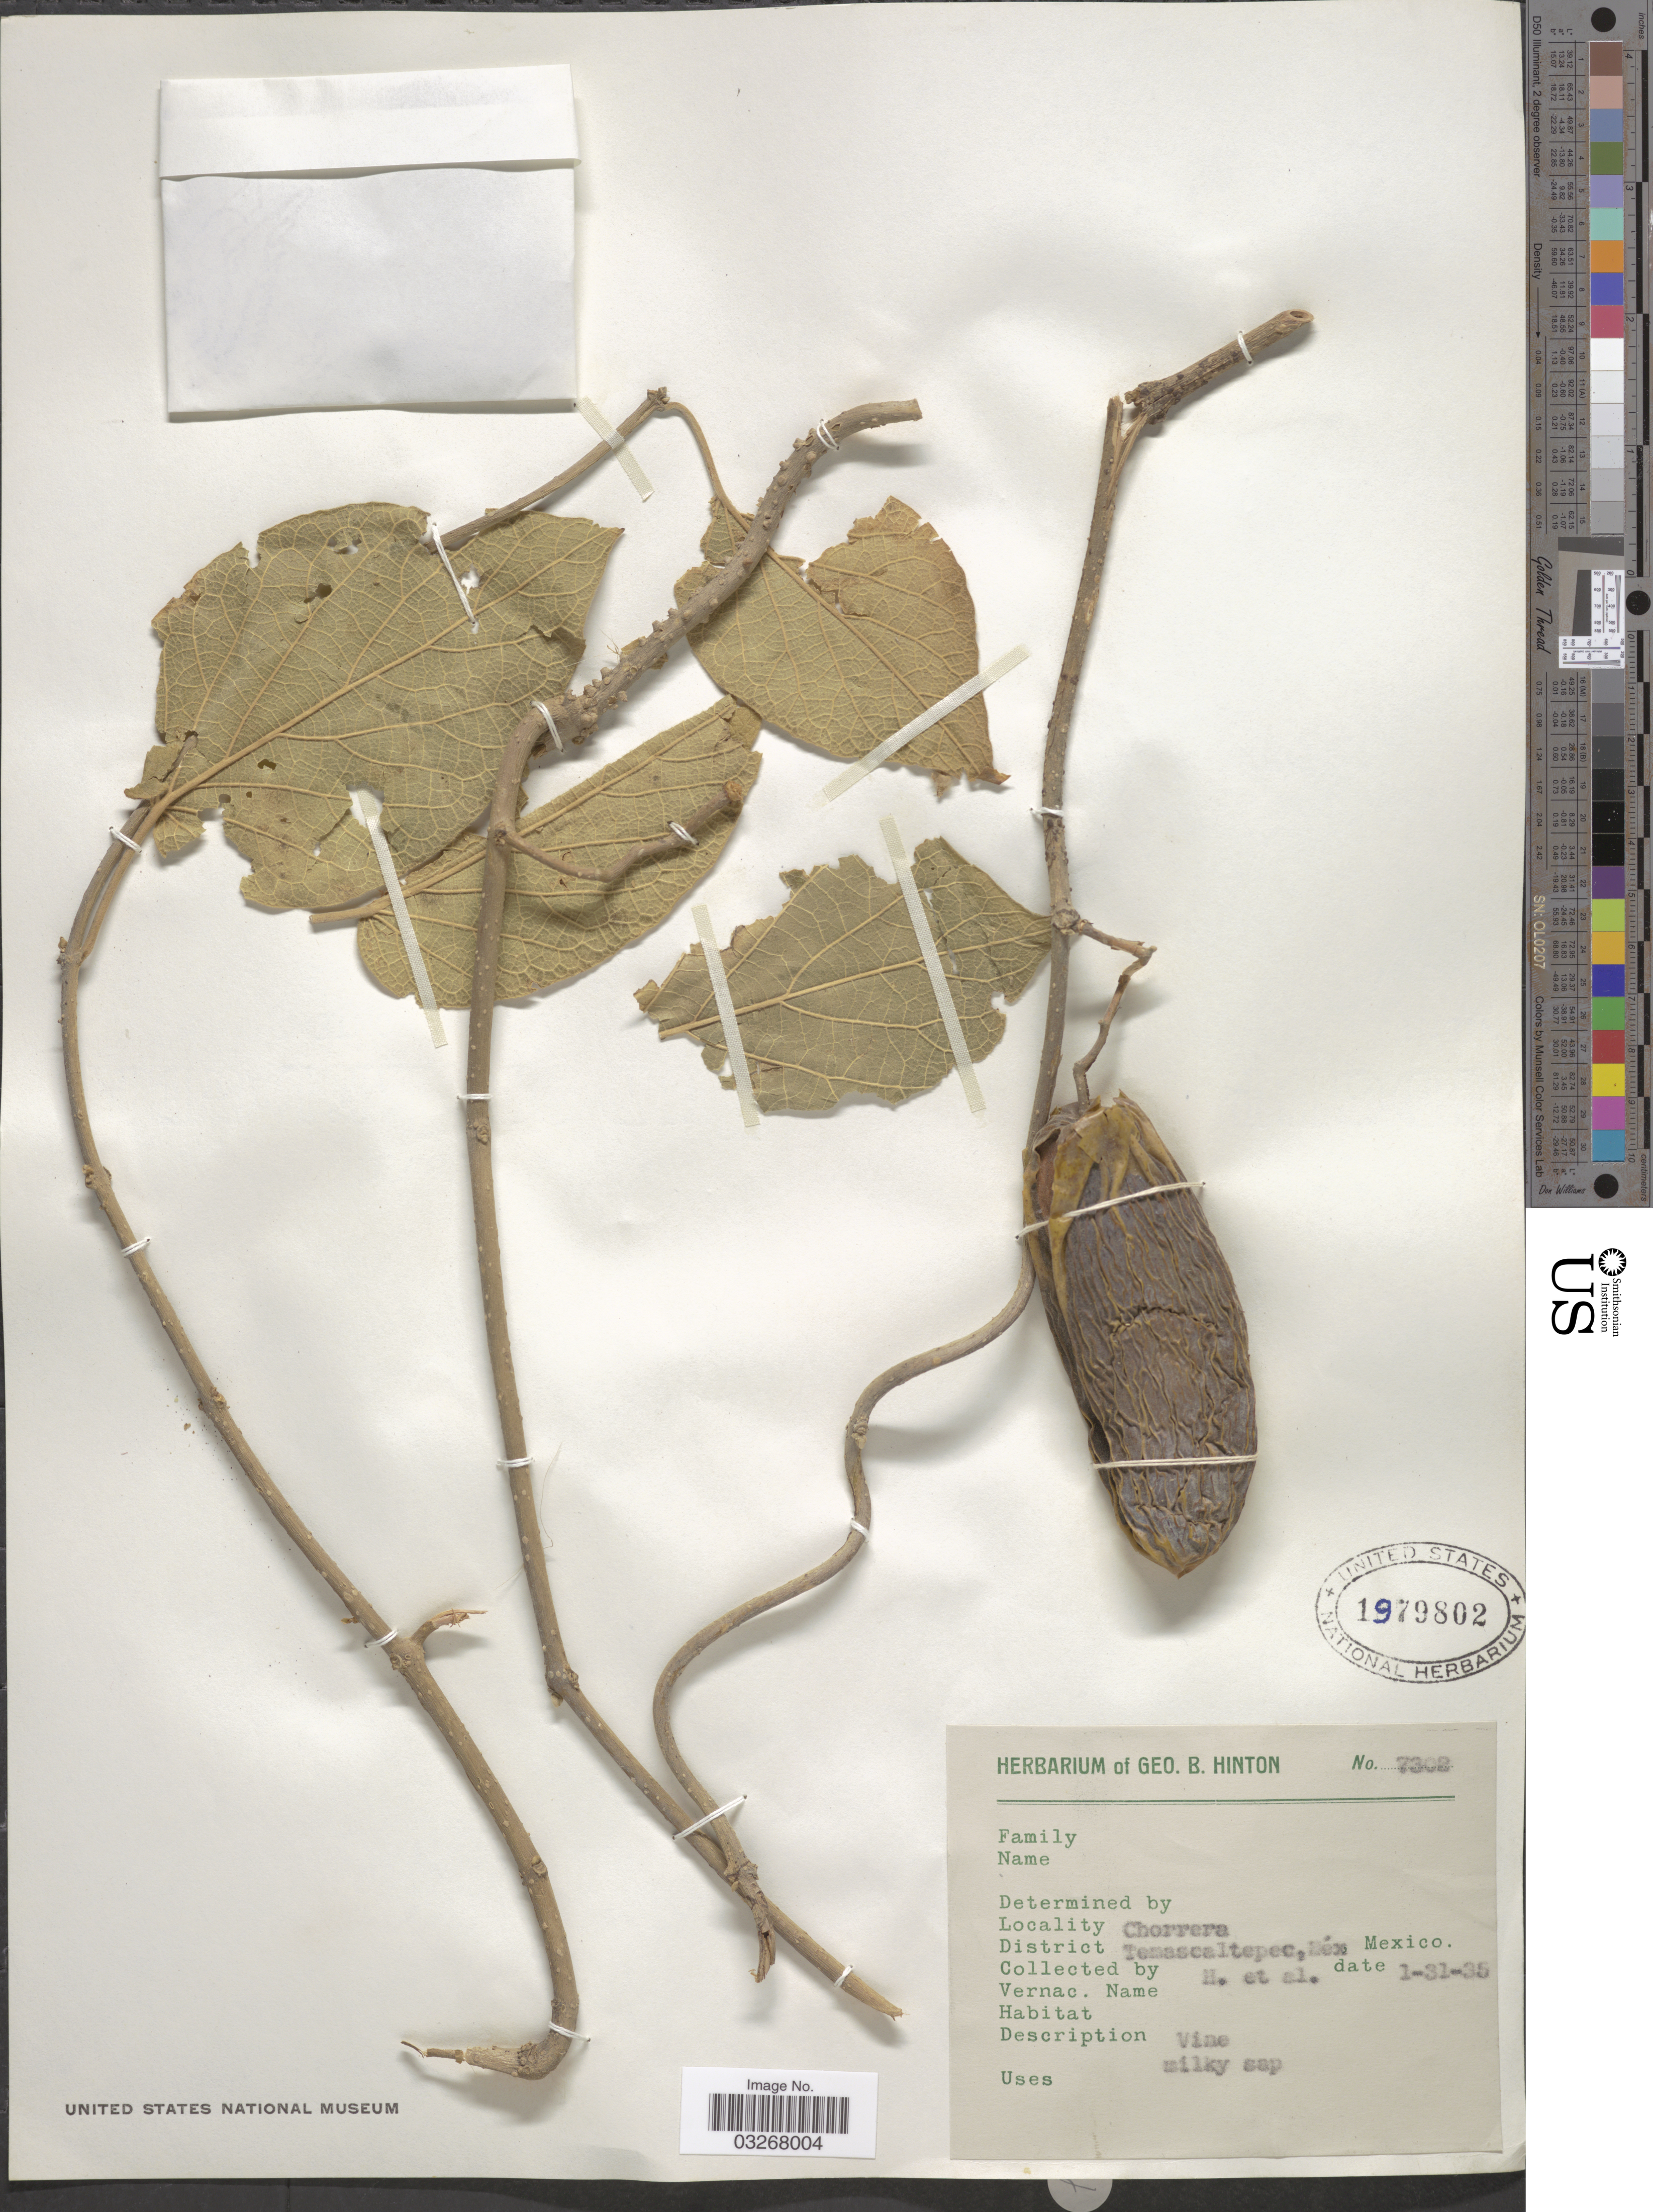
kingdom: Plantae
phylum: Tracheophyta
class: Magnoliopsida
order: Gentianales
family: Apocynaceae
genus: Marsdenia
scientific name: Marsdenia sp.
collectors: G. B. Hinton & et al.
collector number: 7302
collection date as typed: Transcribed d/m/y: 31/1/35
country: Mexico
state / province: México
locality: Chorrera, District Temascaltepec, Méx., Mexico.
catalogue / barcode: US 1979802